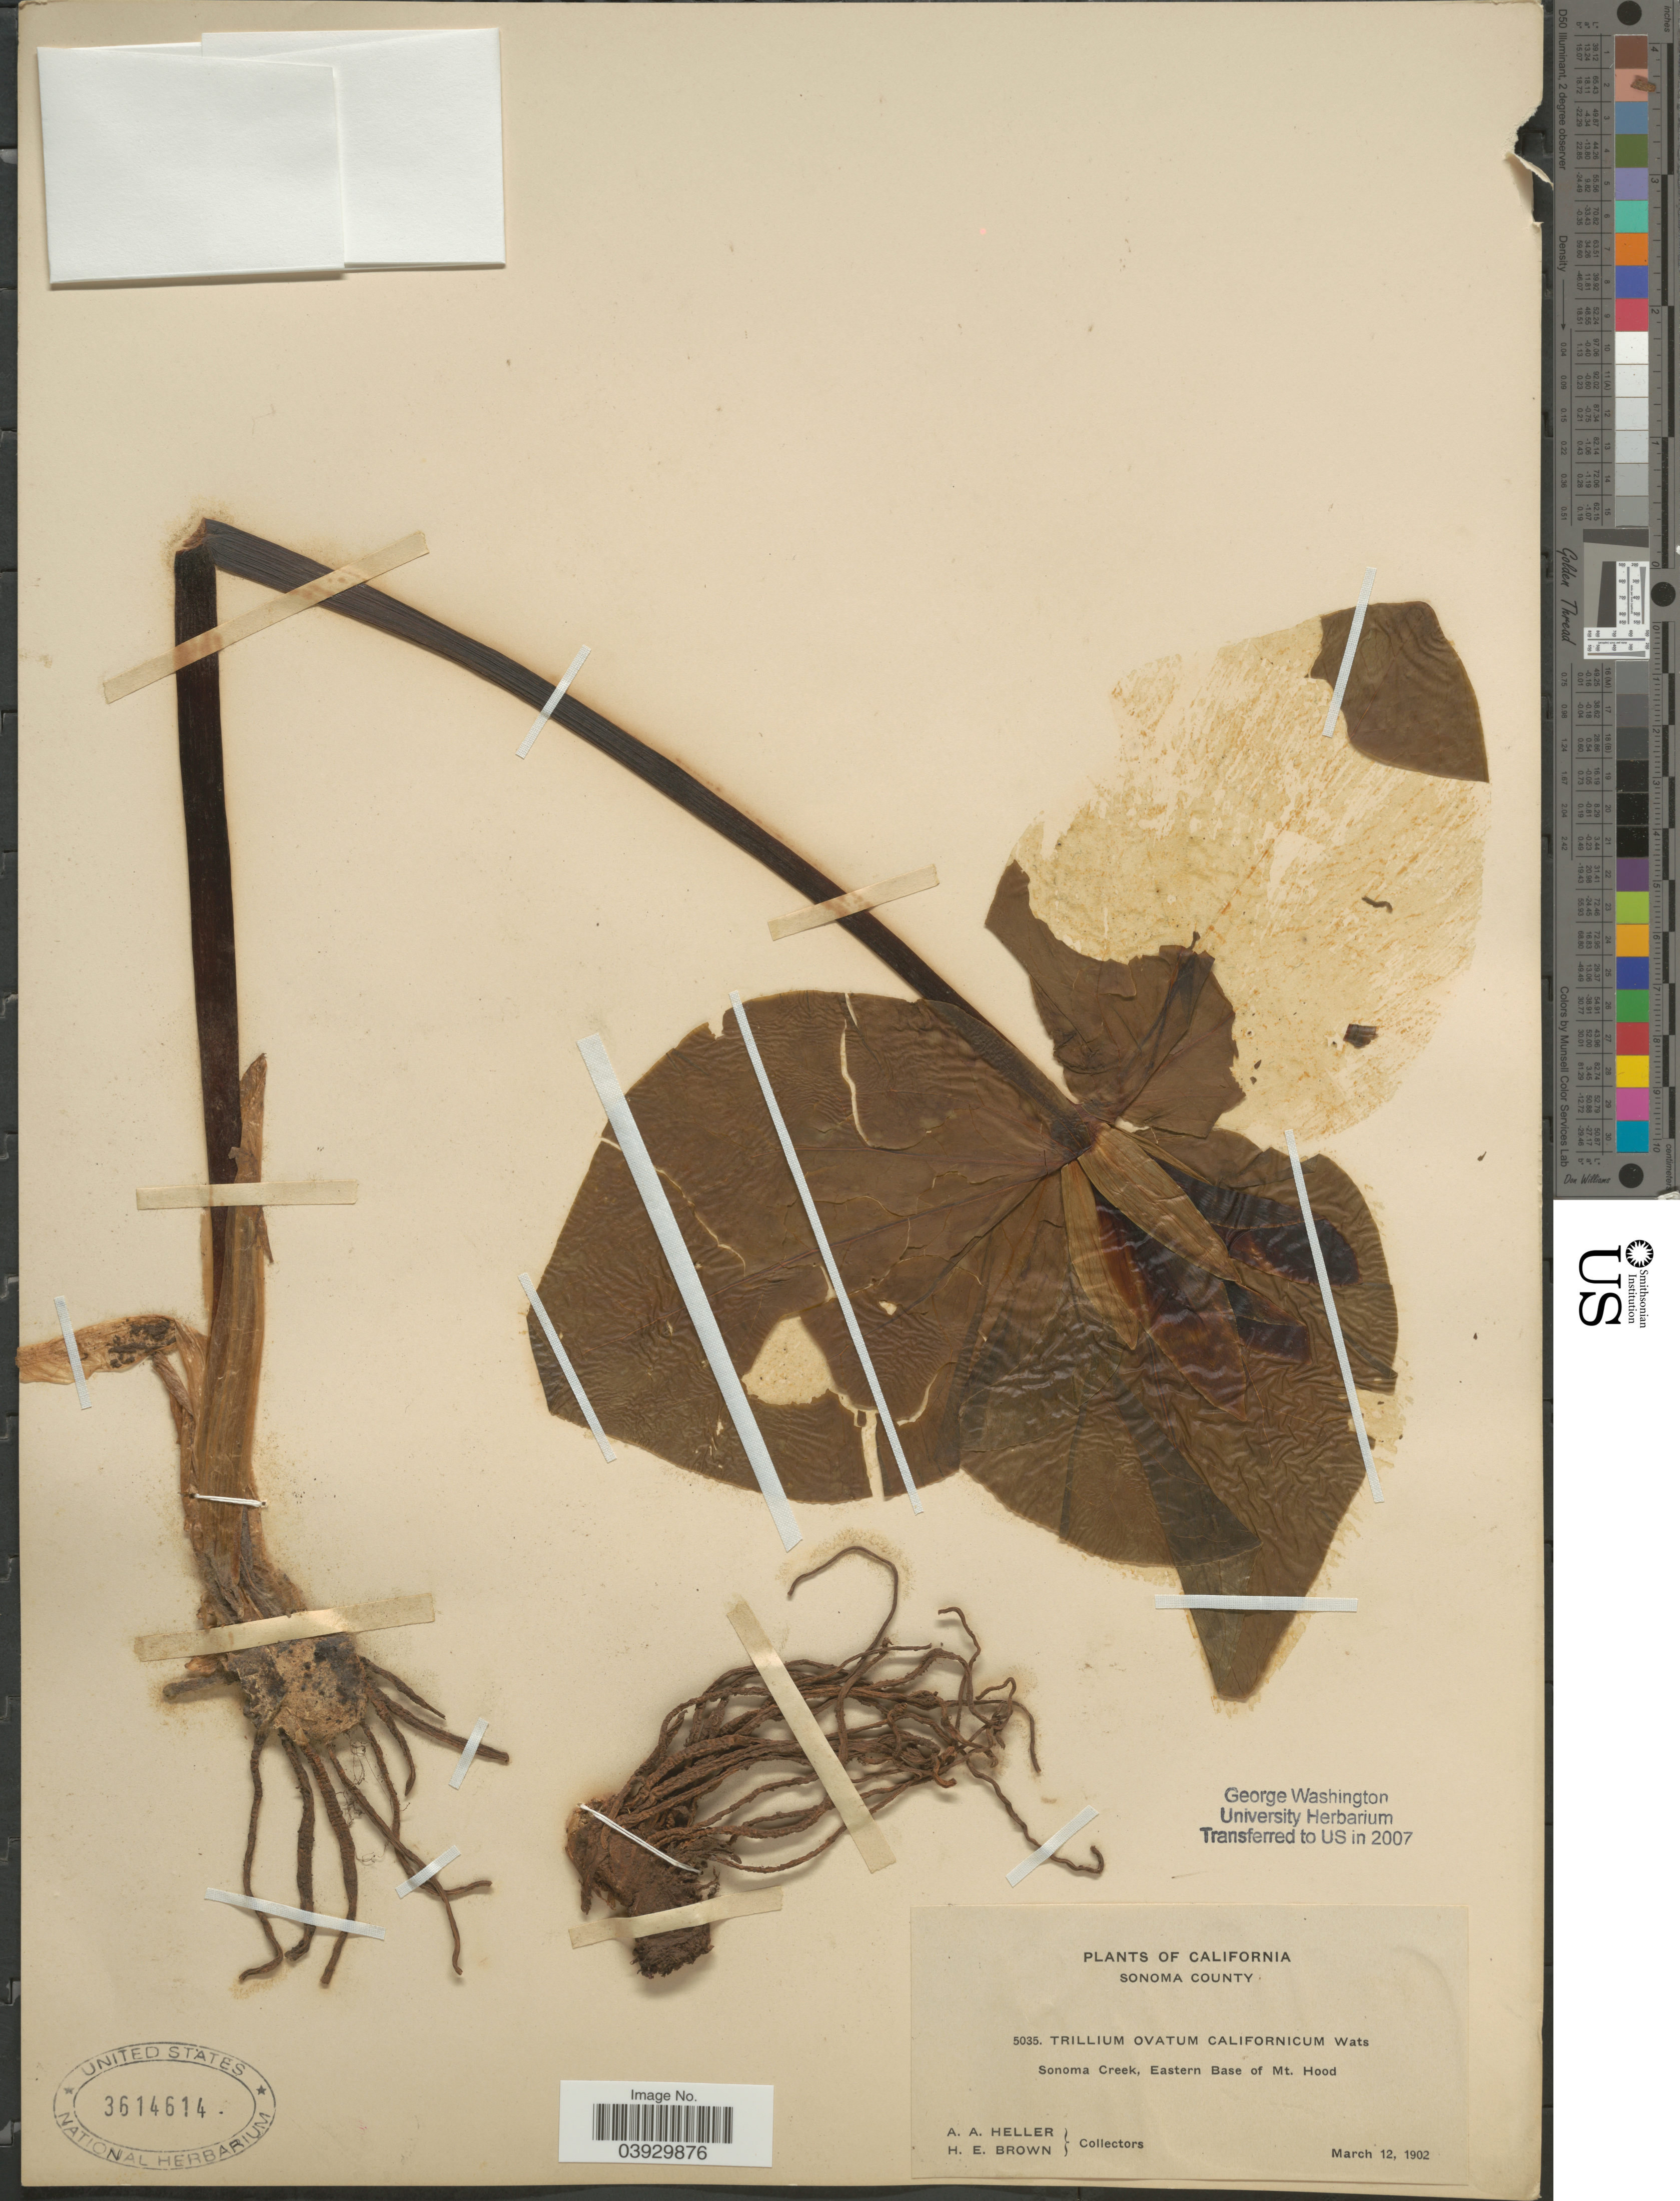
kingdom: Plantae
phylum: Tracheophyta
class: Liliopsida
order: Liliales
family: Melanthiaceae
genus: Trillium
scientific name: Trillium ovatum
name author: Pursh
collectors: A. A. Heller & H. E. Brown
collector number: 5035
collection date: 1902-03-12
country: United States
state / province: California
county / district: Sonoma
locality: Sonoma County. Sonoma Creek, Eastern base of Mt. Hood.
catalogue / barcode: US 3614614